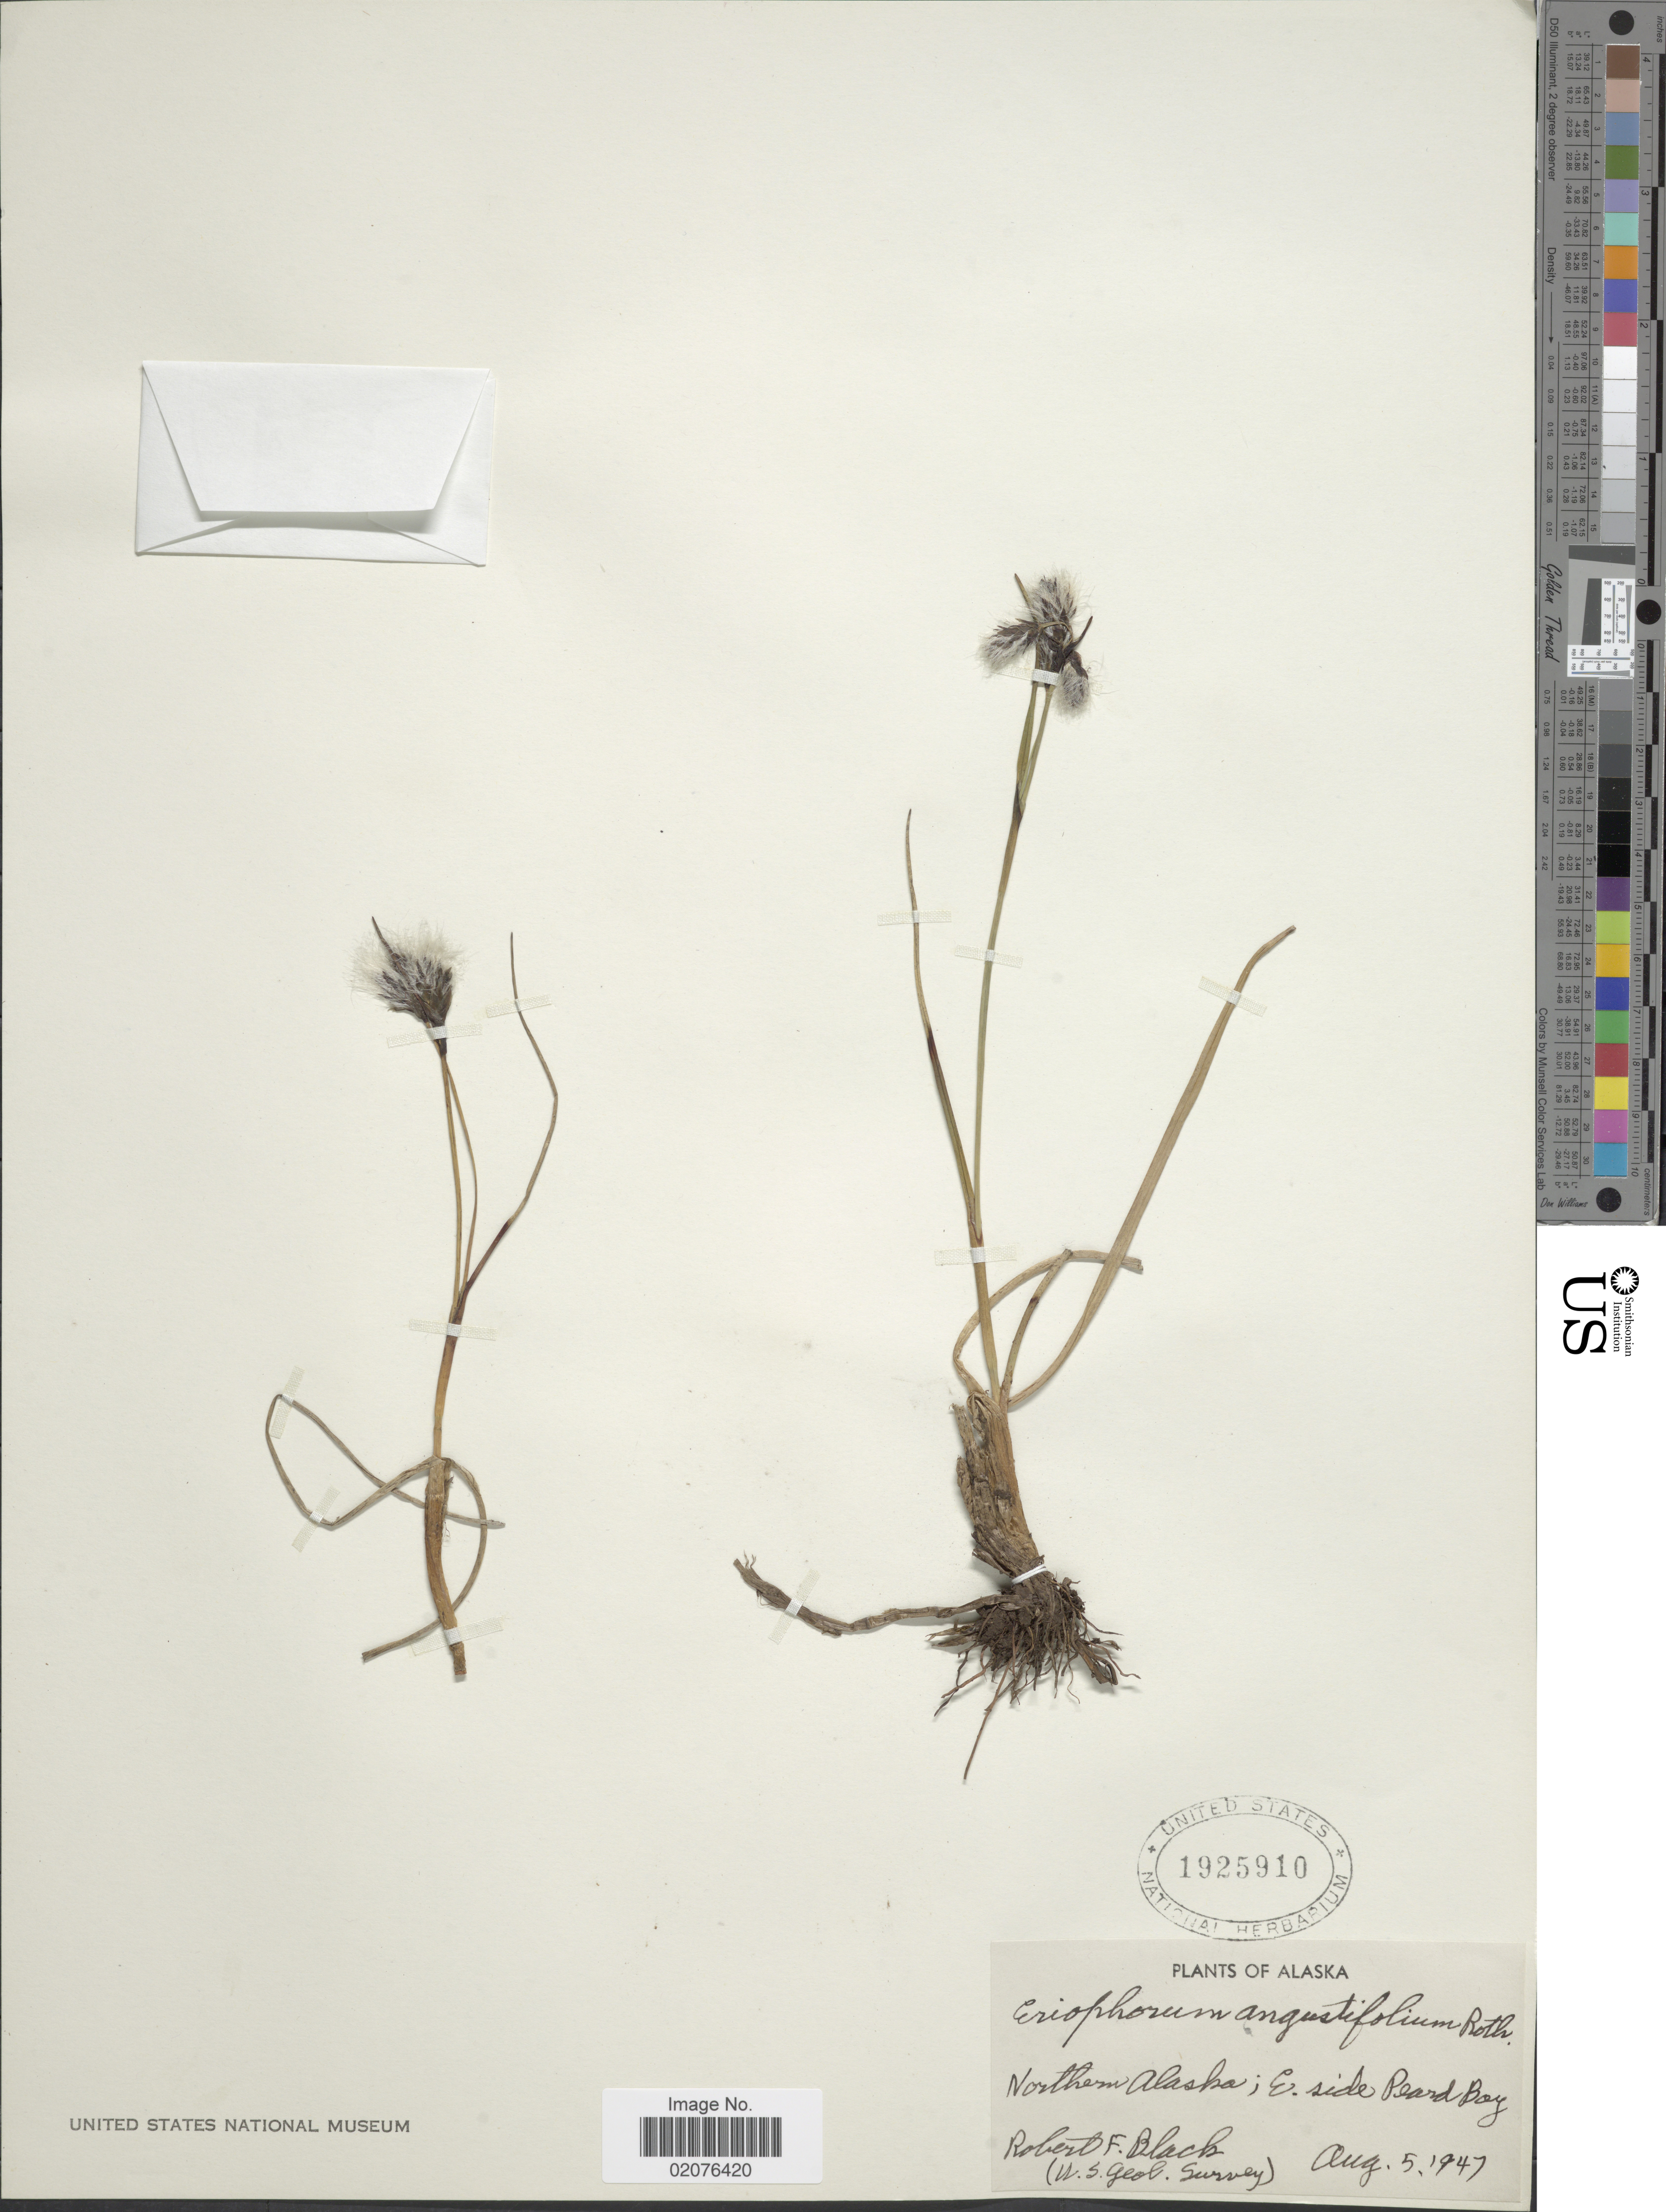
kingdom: Plantae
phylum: Tracheophyta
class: Liliopsida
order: Poales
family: Cyperaceae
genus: Eriophorum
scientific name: Eriophorum angustifolium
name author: Honck.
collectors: R. F. Black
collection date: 1947-08-05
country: United States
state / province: Alaska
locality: Northern Alaska; E side Peard Bay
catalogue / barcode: US 1925910